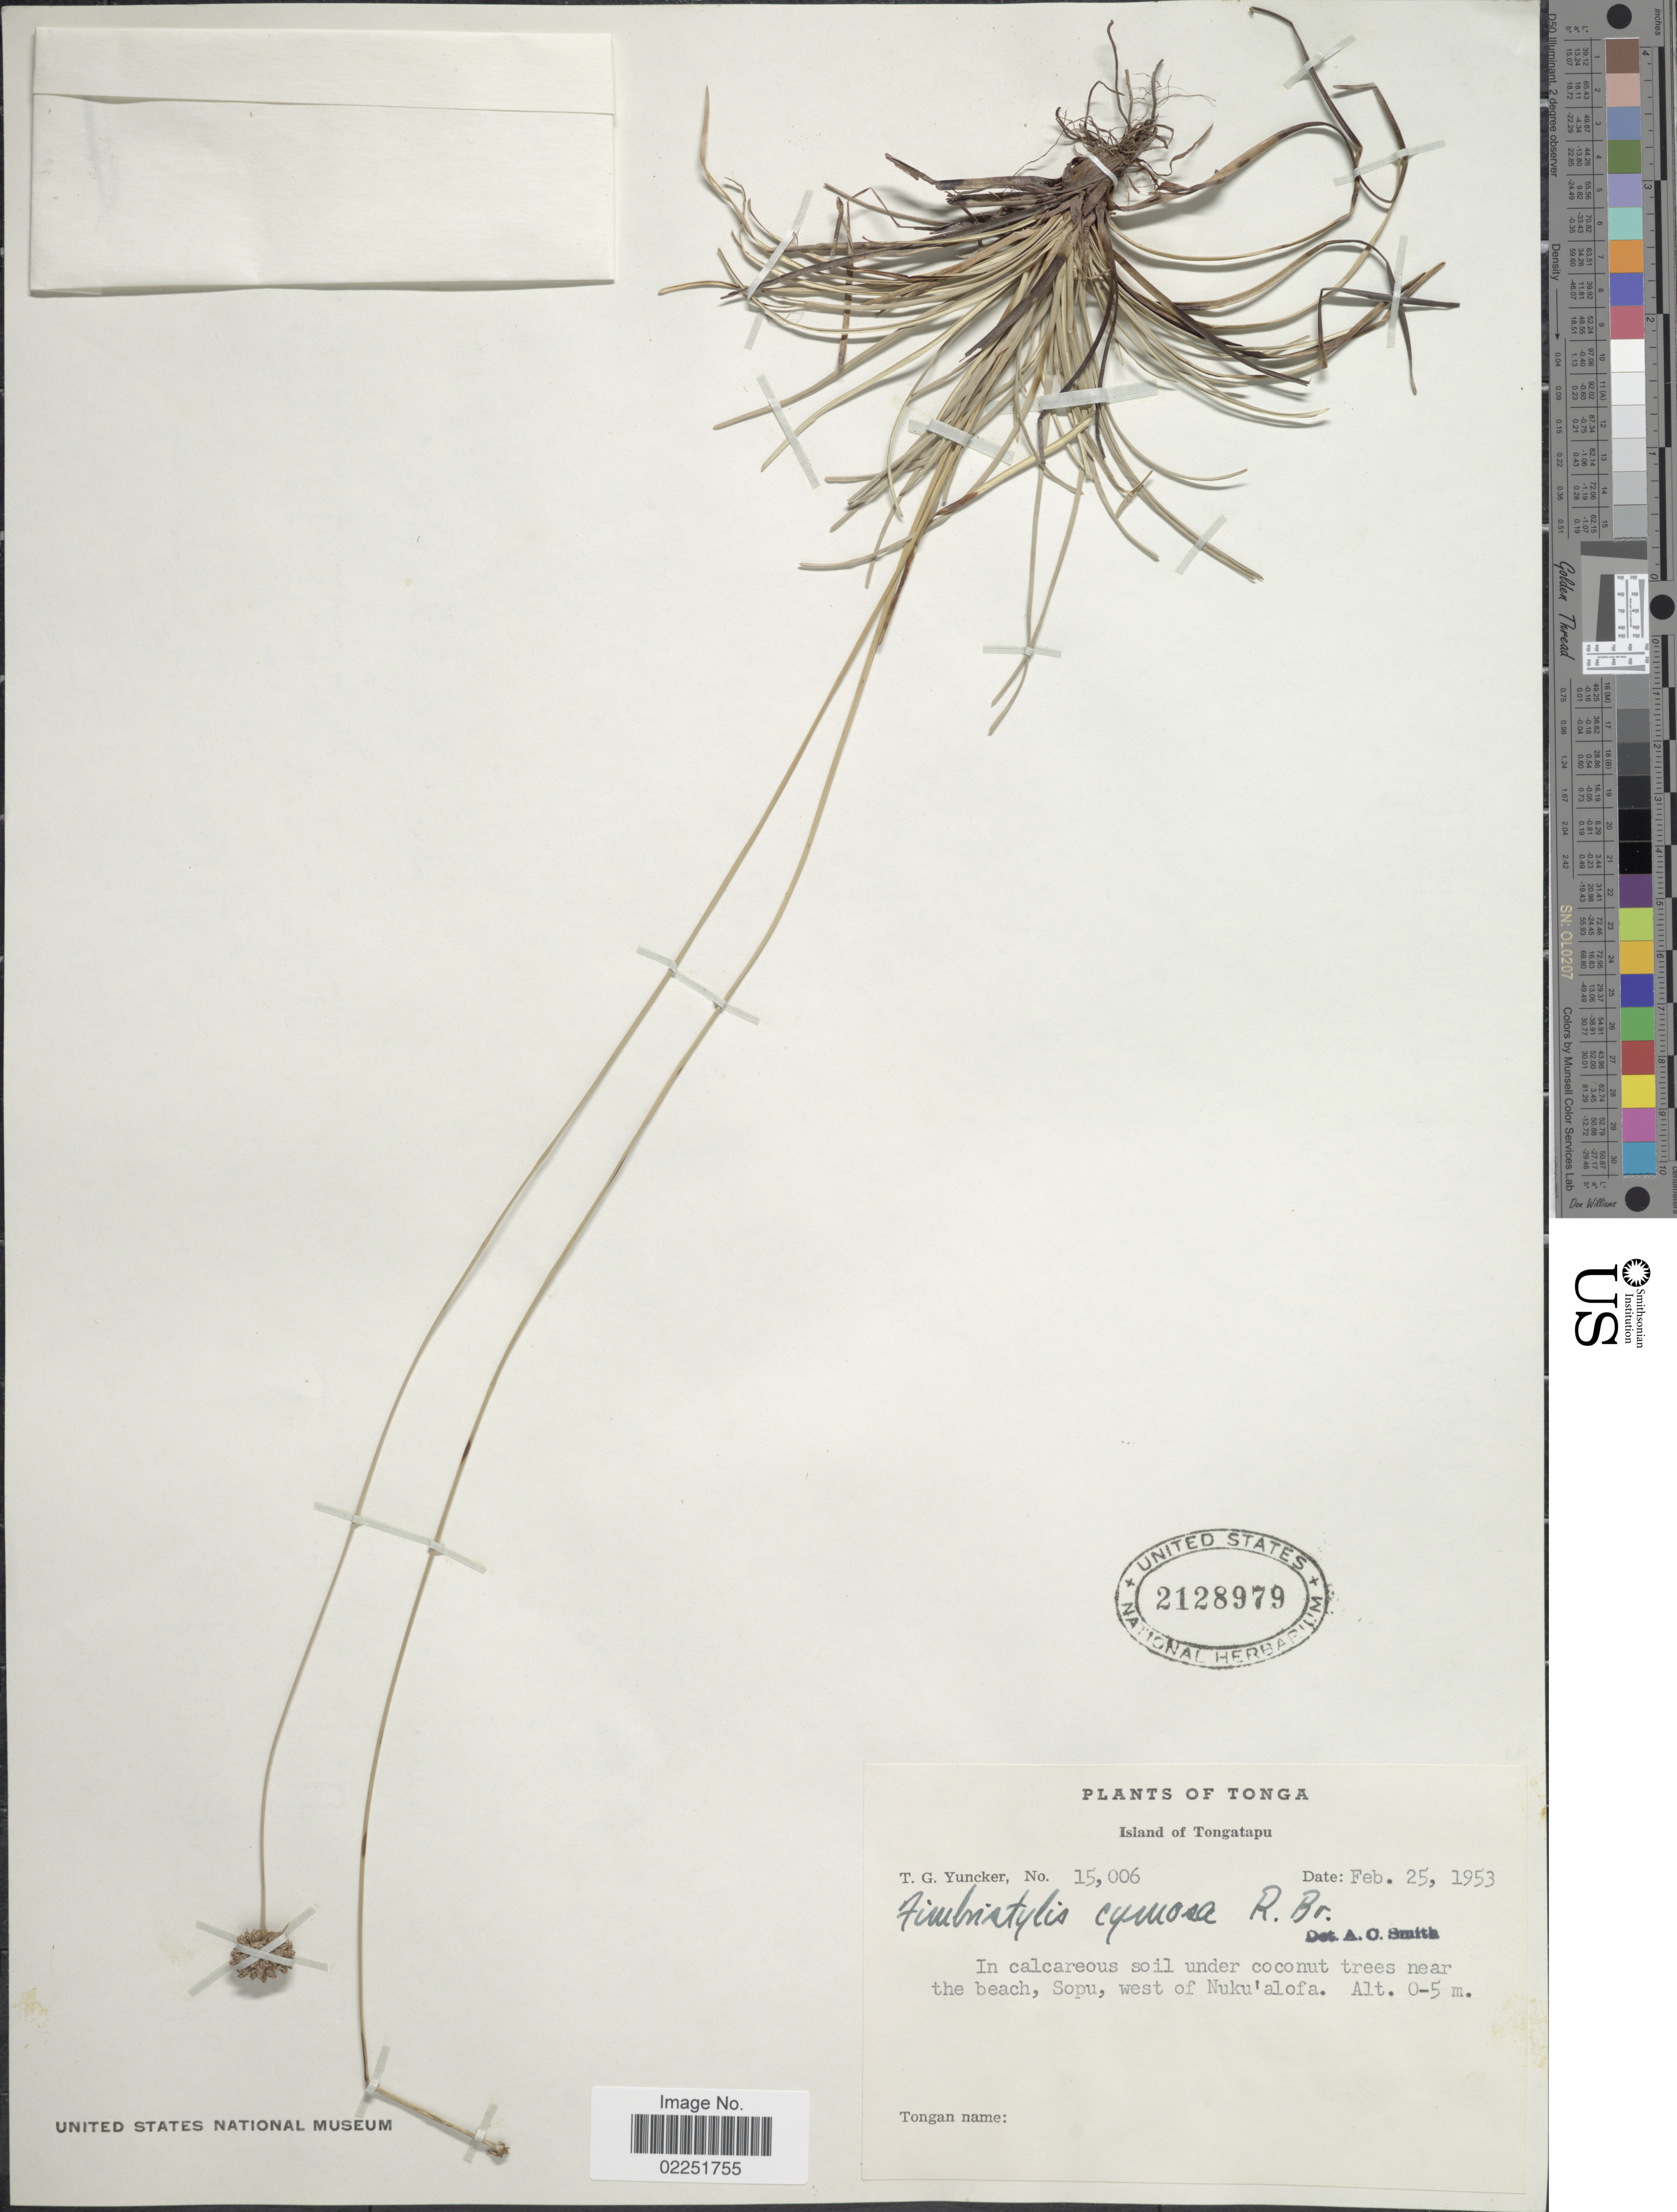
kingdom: Plantae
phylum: Tracheophyta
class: Liliopsida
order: Poales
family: Cyperaceae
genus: Fimbristylis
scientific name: Fimbristylis cymosa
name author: R. Br.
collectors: T. G. Yuncker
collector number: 15006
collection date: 1953-02-25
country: Tonga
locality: Island of Tongatapu., Sopu, west of Nuku'alofa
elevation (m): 0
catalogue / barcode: US 2128979